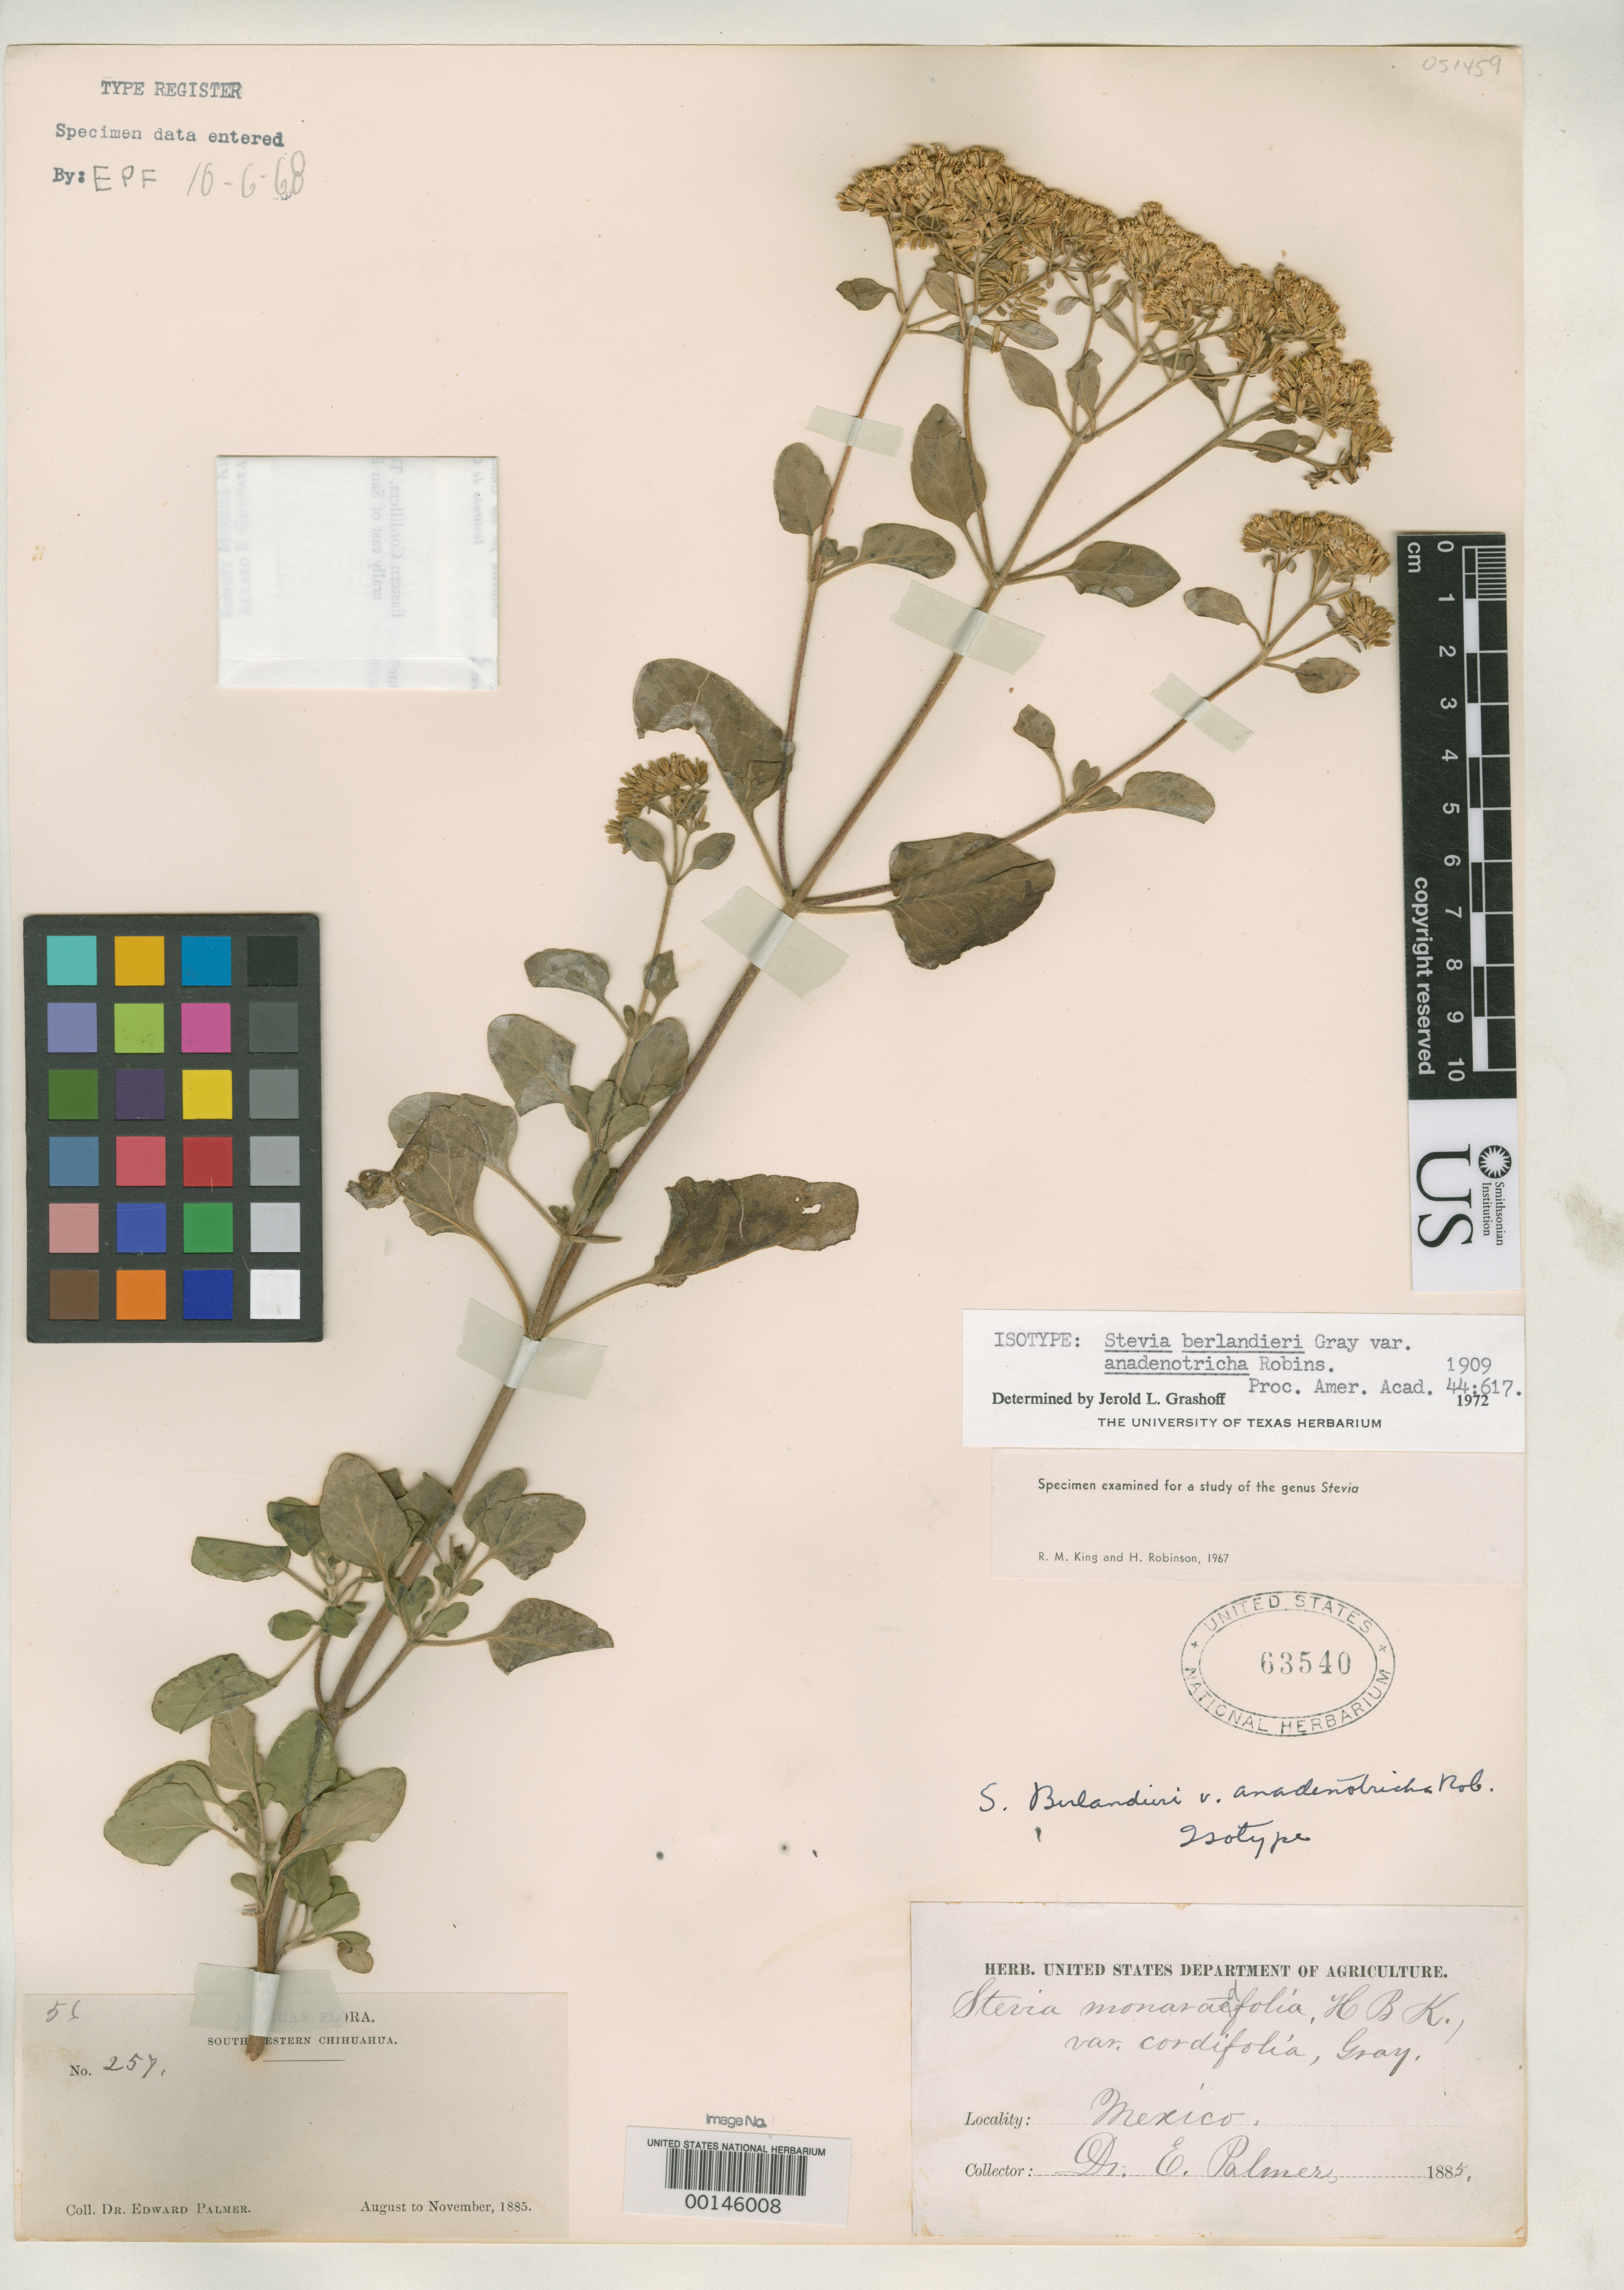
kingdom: Plantae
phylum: Tracheophyta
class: Magnoliopsida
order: Asterales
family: Asteraceae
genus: Stevia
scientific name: Stevia berlandieri var. anadenotricha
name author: B.L. Rob.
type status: Isotype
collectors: E. Palmer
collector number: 257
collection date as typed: Aug 1885 to -- Nov 1885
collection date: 1885-08/1885-11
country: Mexico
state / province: Chihuahua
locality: South-western Chihuahua.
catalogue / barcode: US 63540